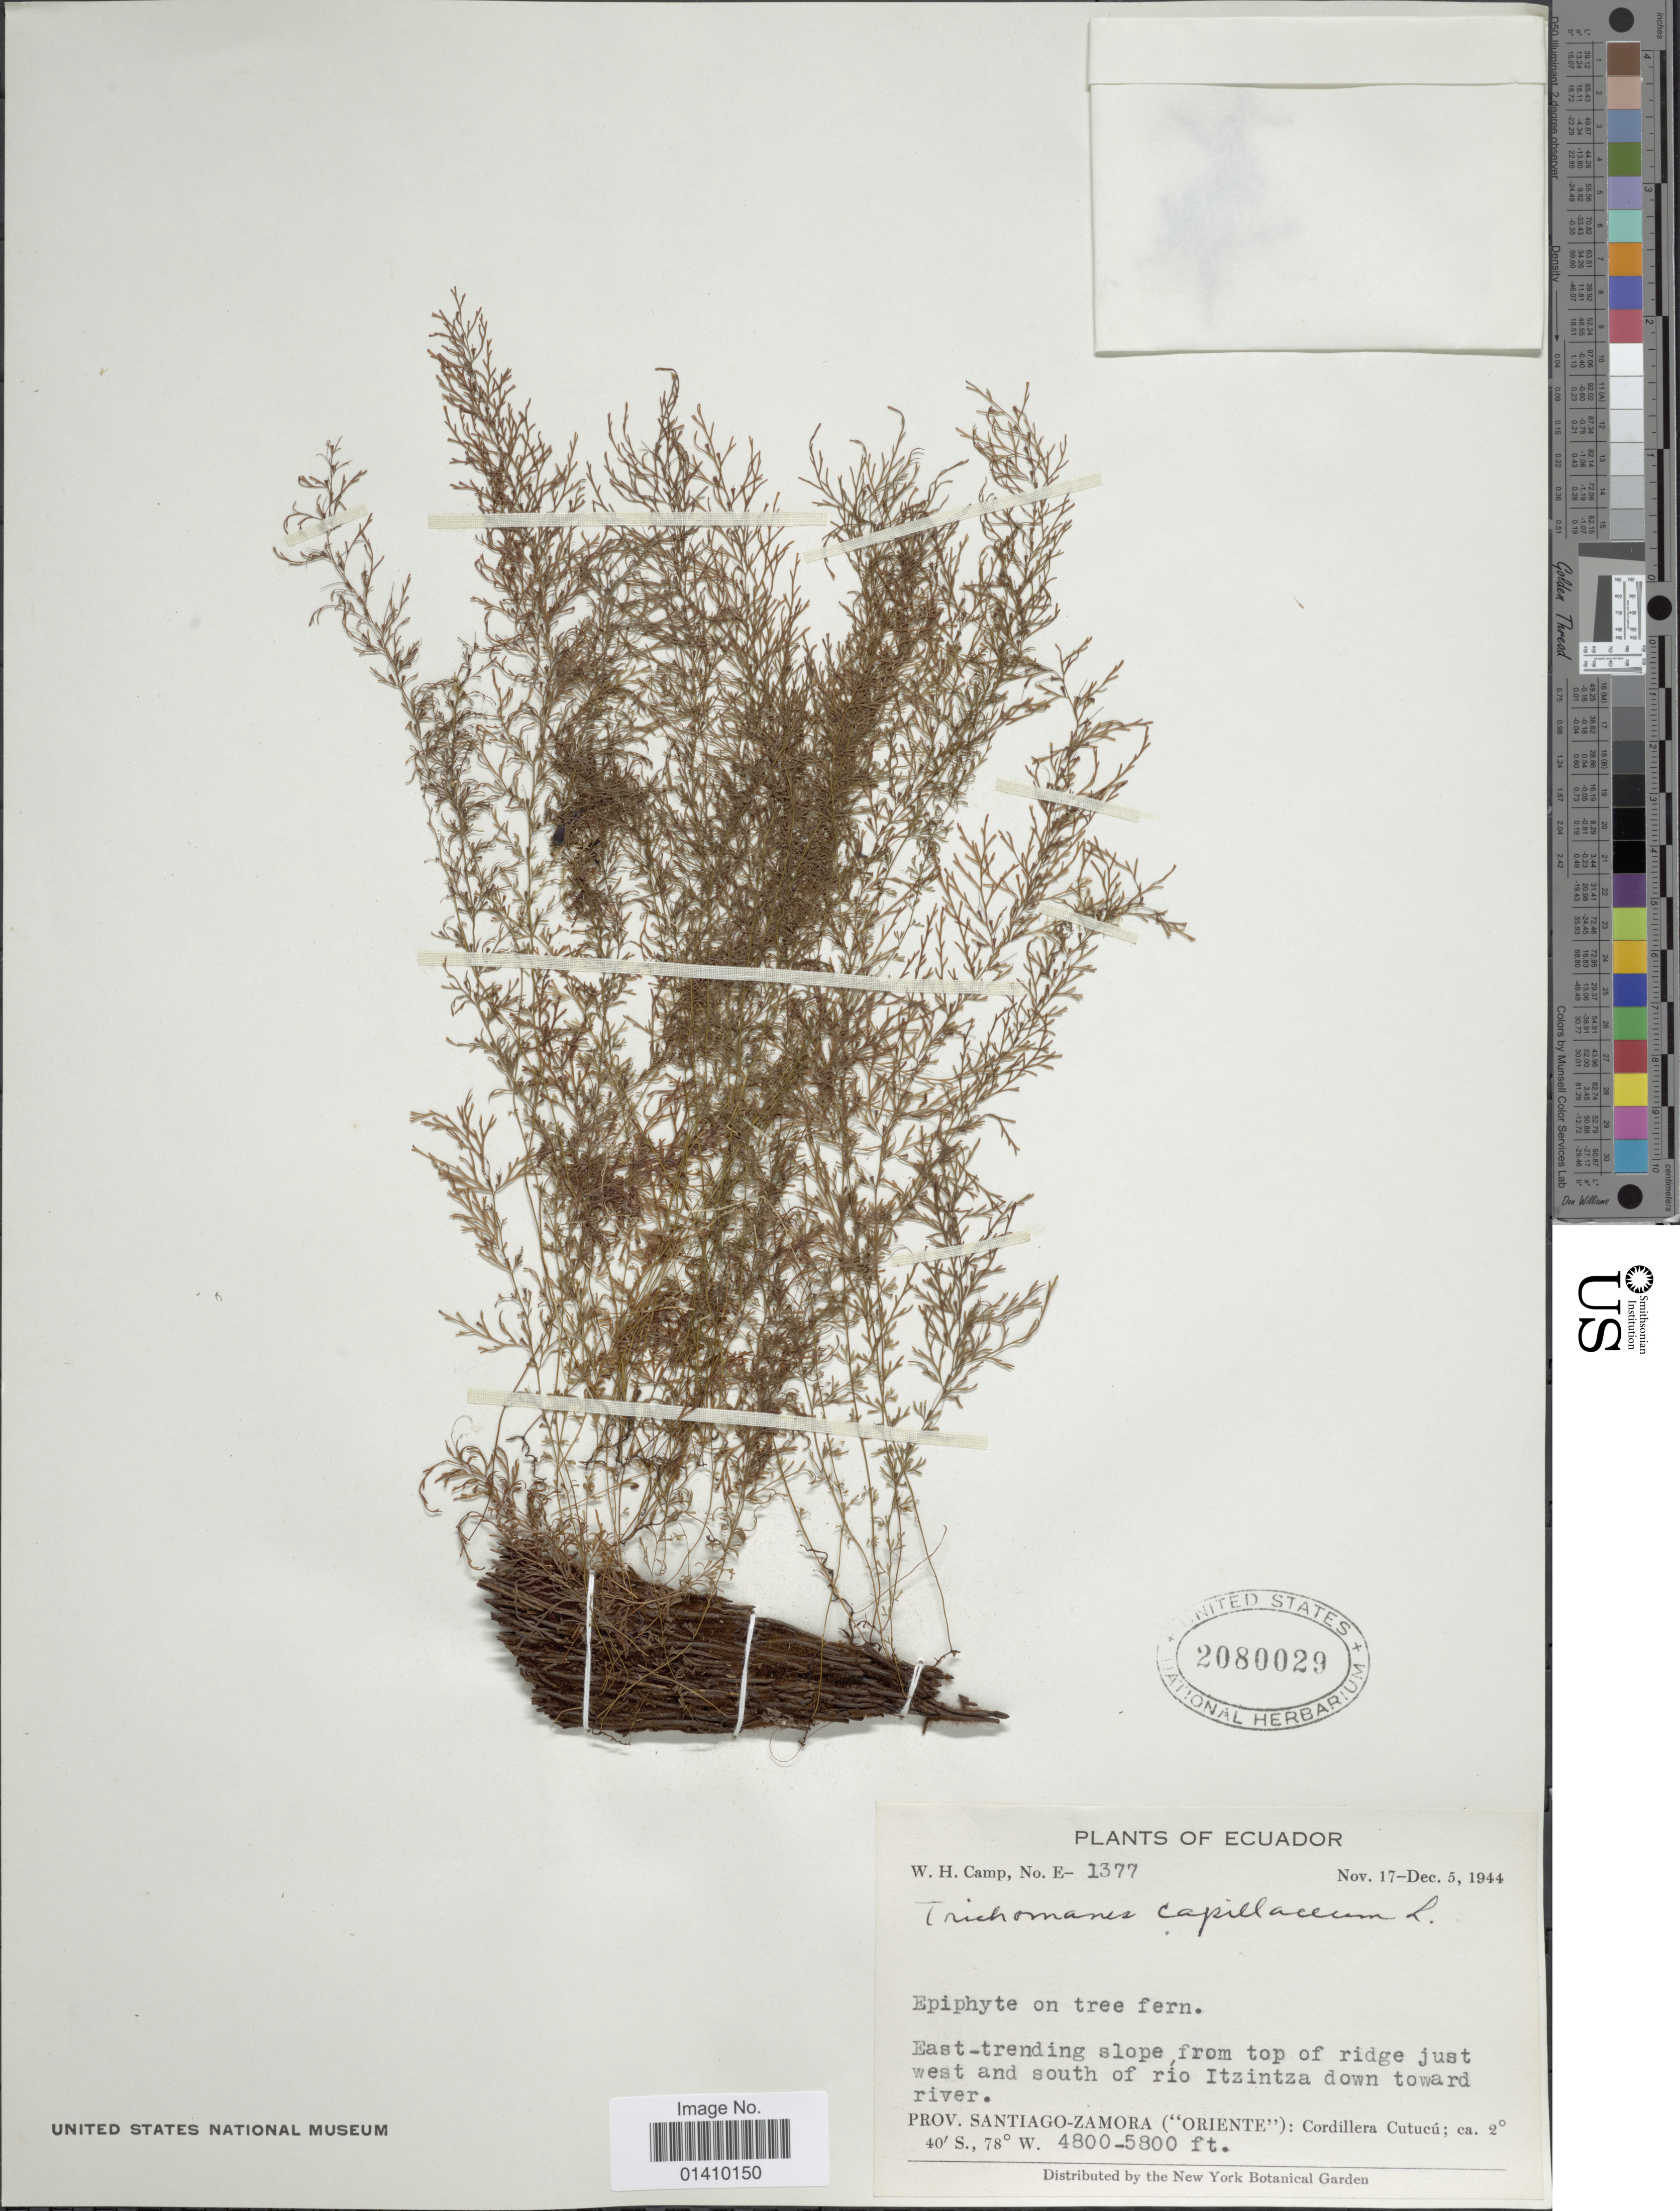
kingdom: Plantae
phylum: Tracheophyta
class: Polypodiopsida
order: Hymenophyllales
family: Hymenophyllaceae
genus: Polyphlebium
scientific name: Polyphlebium capillaceum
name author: (L.) Ebihara & Dubuisson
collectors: W. H. Camp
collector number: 1377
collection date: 1944-11-17/1944-12-05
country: Ecuador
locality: East-trending slope from top of ridge just west and south of rio Itzintza down toward river, Santiago-Zamora (Oriental): Cordillera Cutucu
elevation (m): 1463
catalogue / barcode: US 2080029